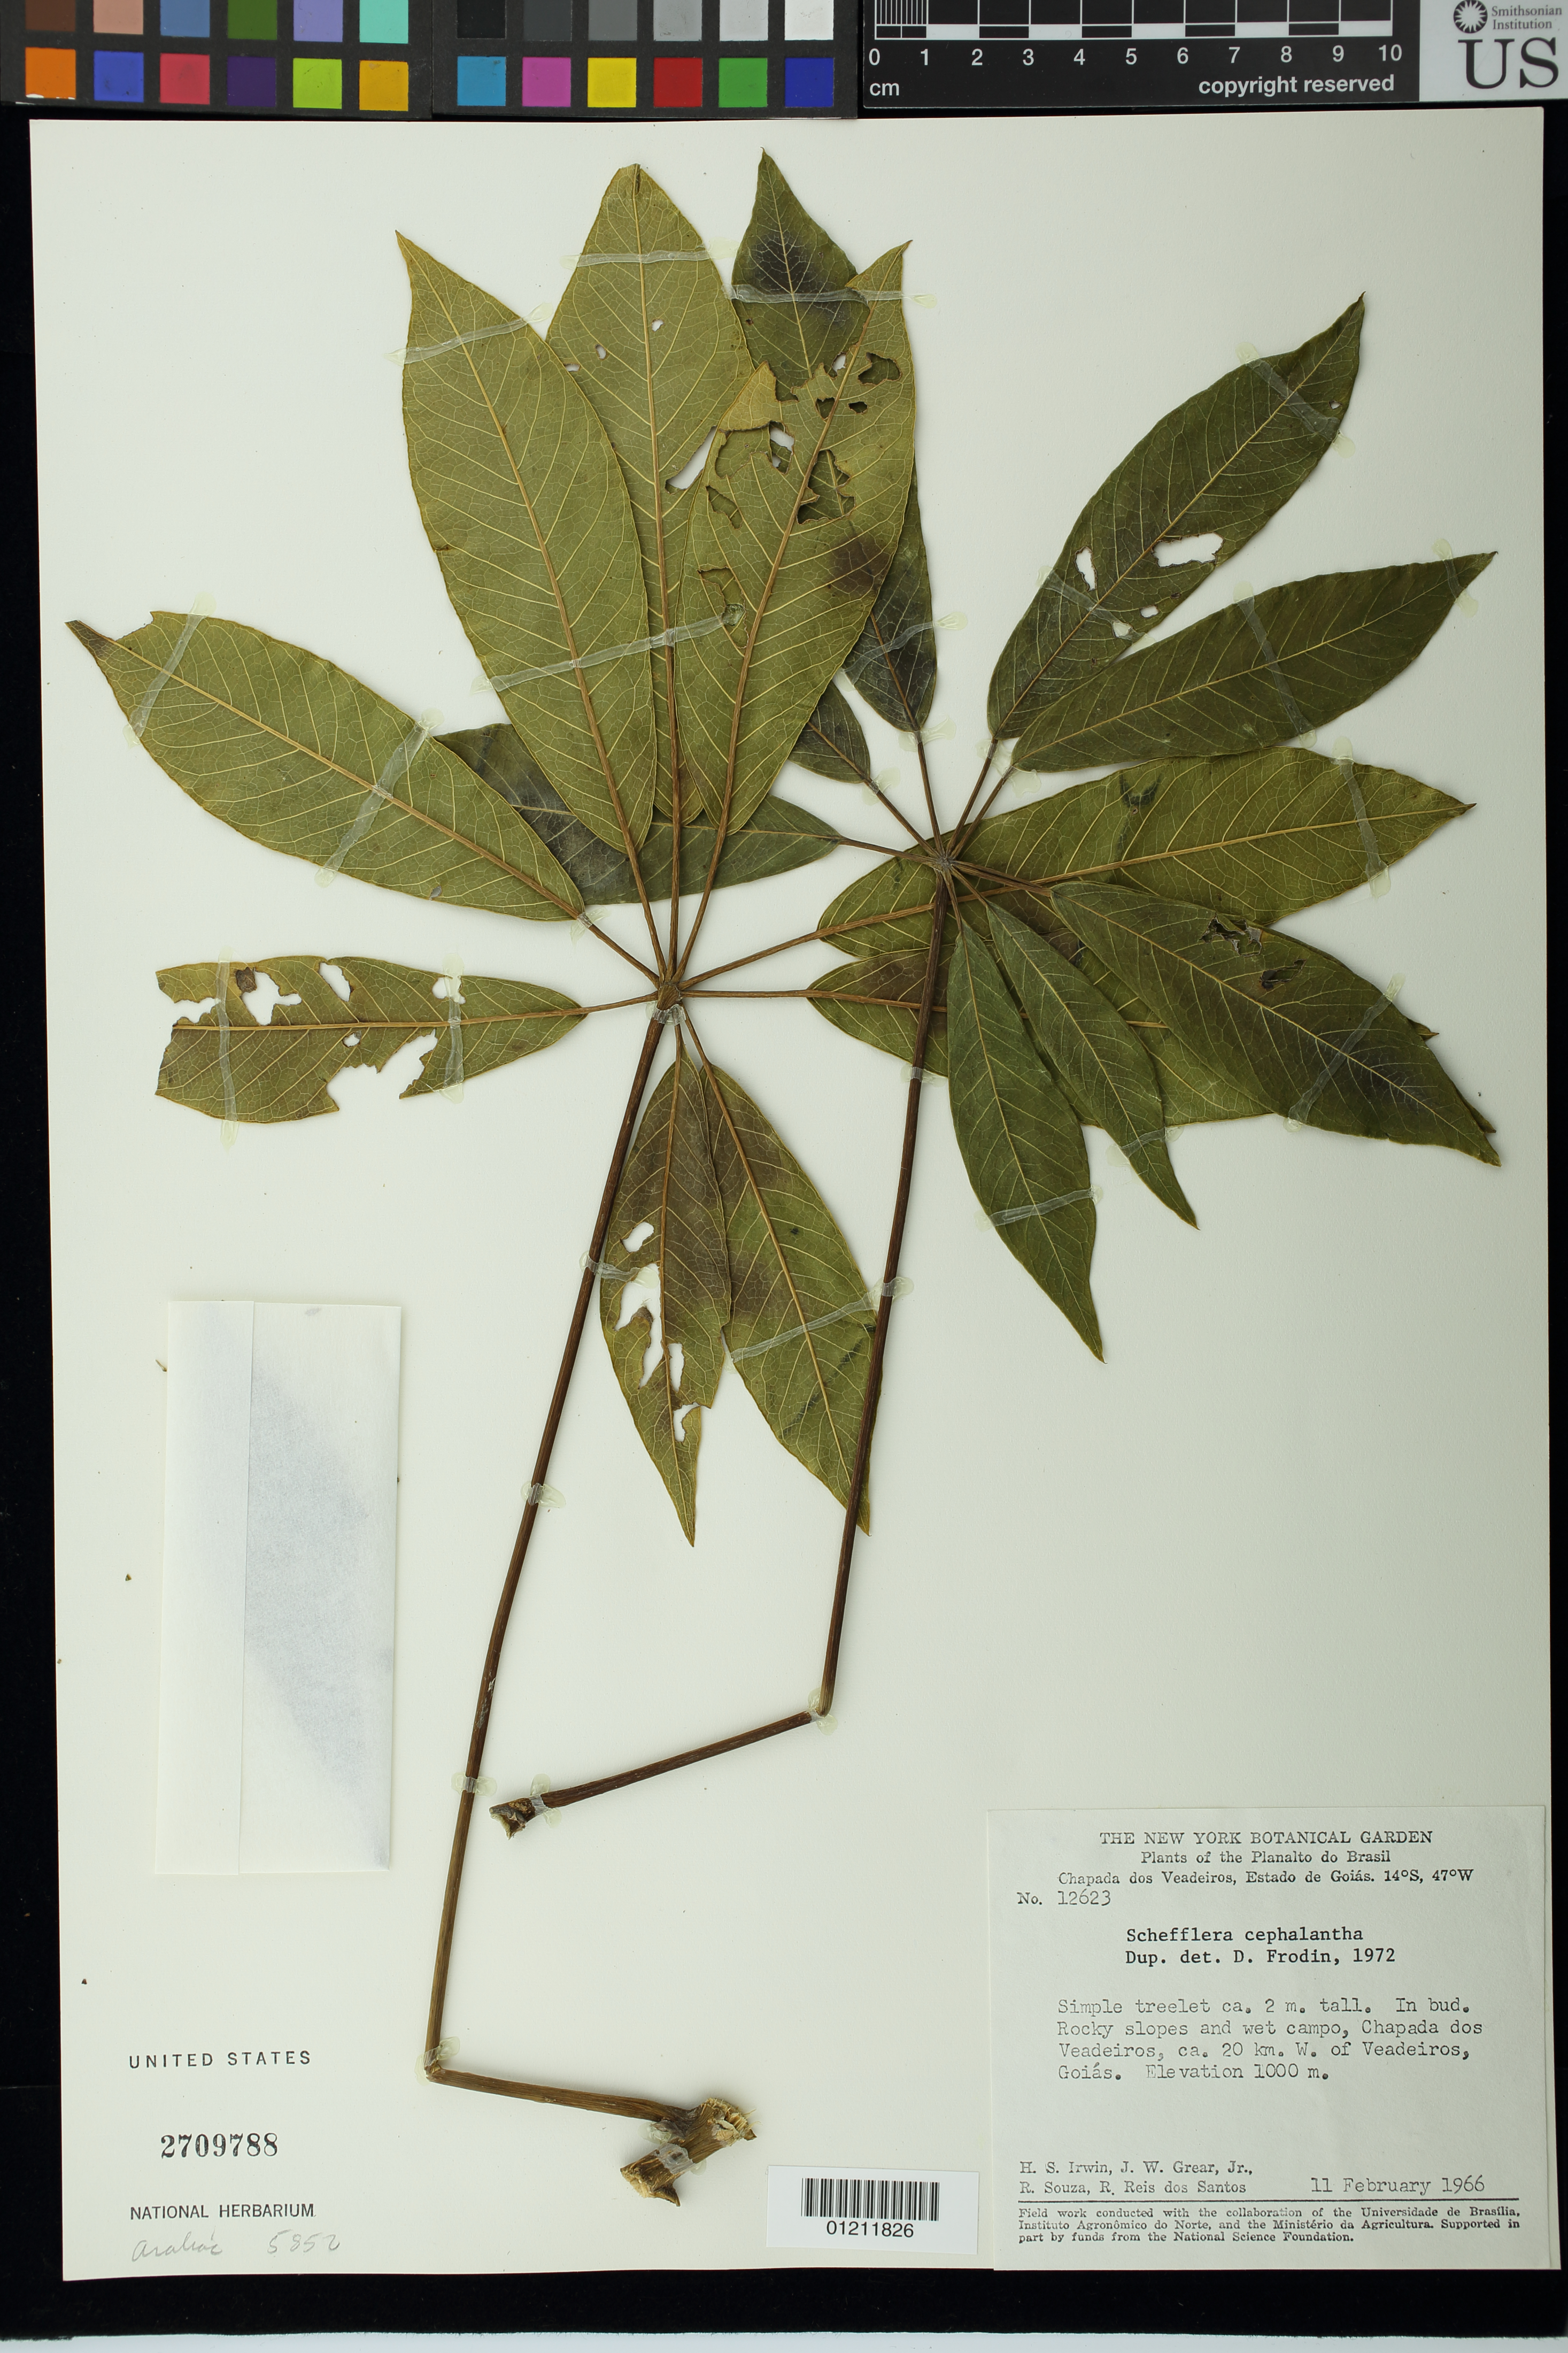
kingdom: Plantae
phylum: Tracheophyta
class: Magnoliopsida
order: Apiales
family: Araliaceae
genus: Schefflera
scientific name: Schefflera cephalantha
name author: (Harms) Frodin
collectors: H. Irwin, J. W. Grear, R. Souza & R. Reis dos Santos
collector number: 12623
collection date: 1966-02-11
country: Brazil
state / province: Goiás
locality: Rocky slopes and wet campo, Chapada dos Veadeiros, ca. 20 km. W. of Veadeiros, Goiás.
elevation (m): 1000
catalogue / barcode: US 2709788